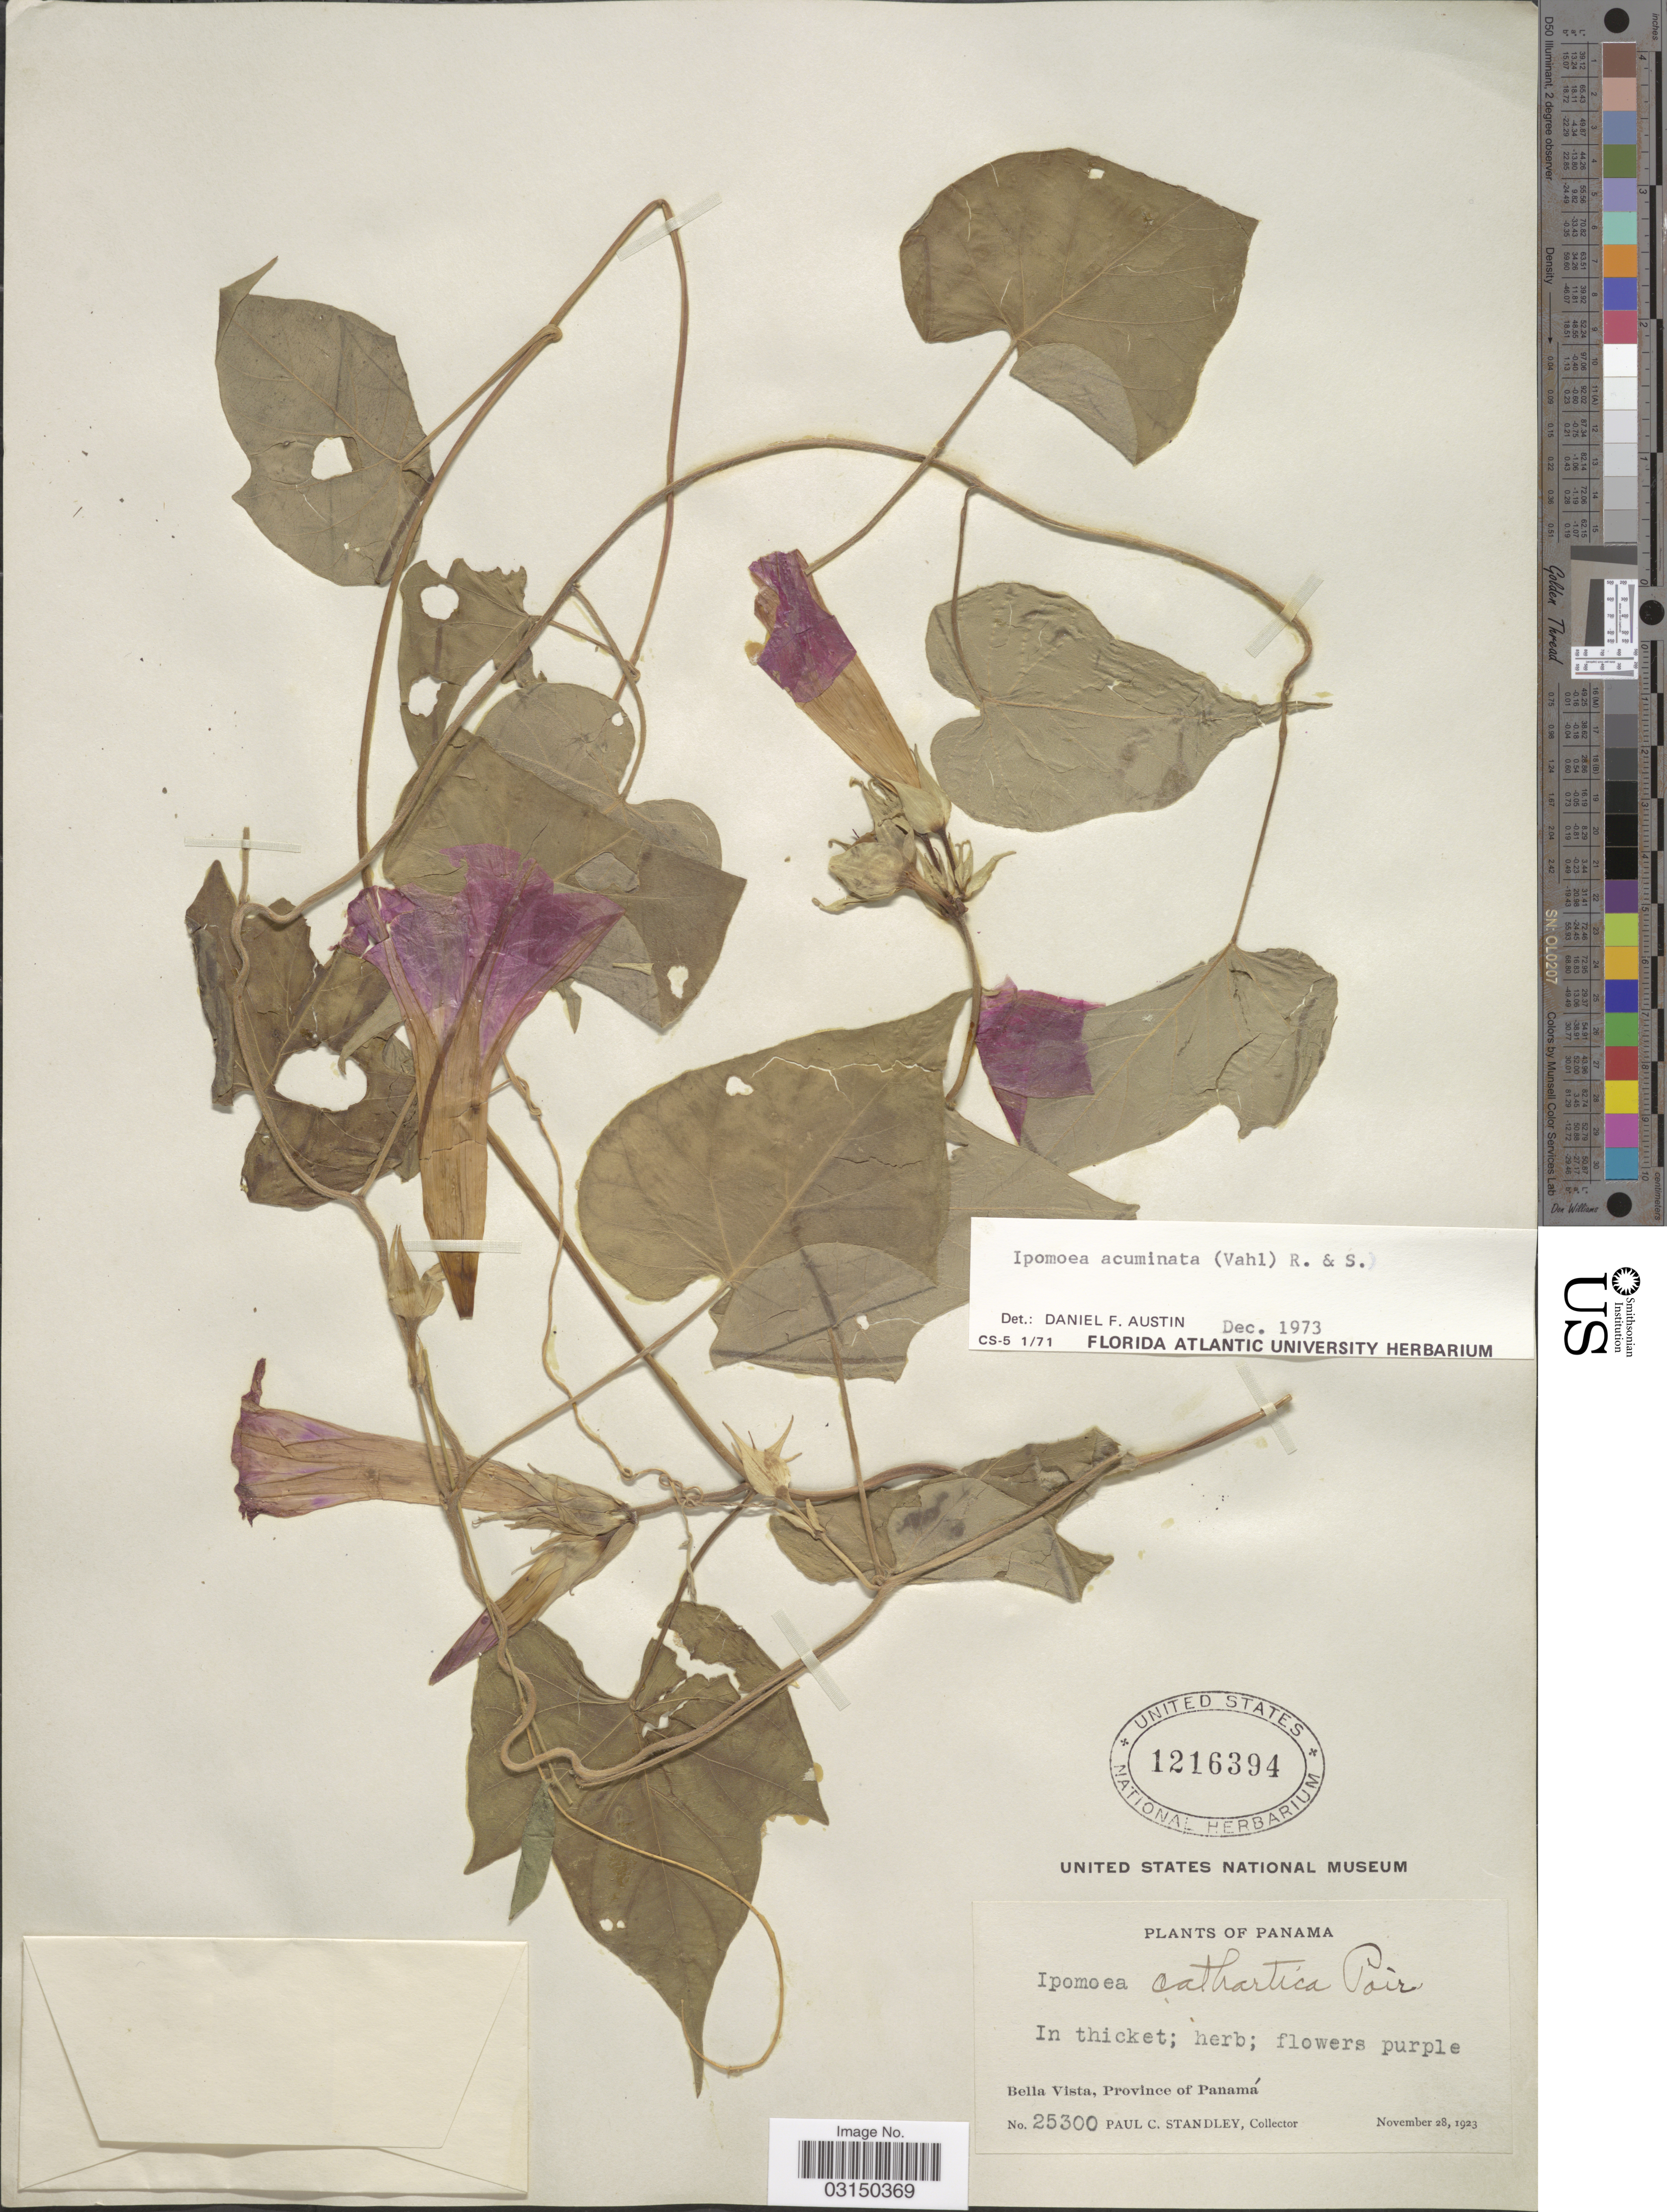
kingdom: Plantae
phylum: Tracheophyta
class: Magnoliopsida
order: Solanales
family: Convolvulaceae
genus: Ipomoea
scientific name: Ipomoea indica (Burm.) Merr. var. indica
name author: (Burm.) Merr.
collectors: P. C. Standley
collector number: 25300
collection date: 1923-11-28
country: Panama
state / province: Panamá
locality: Bella Vista, Province of Panamá.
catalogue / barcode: US 1216394